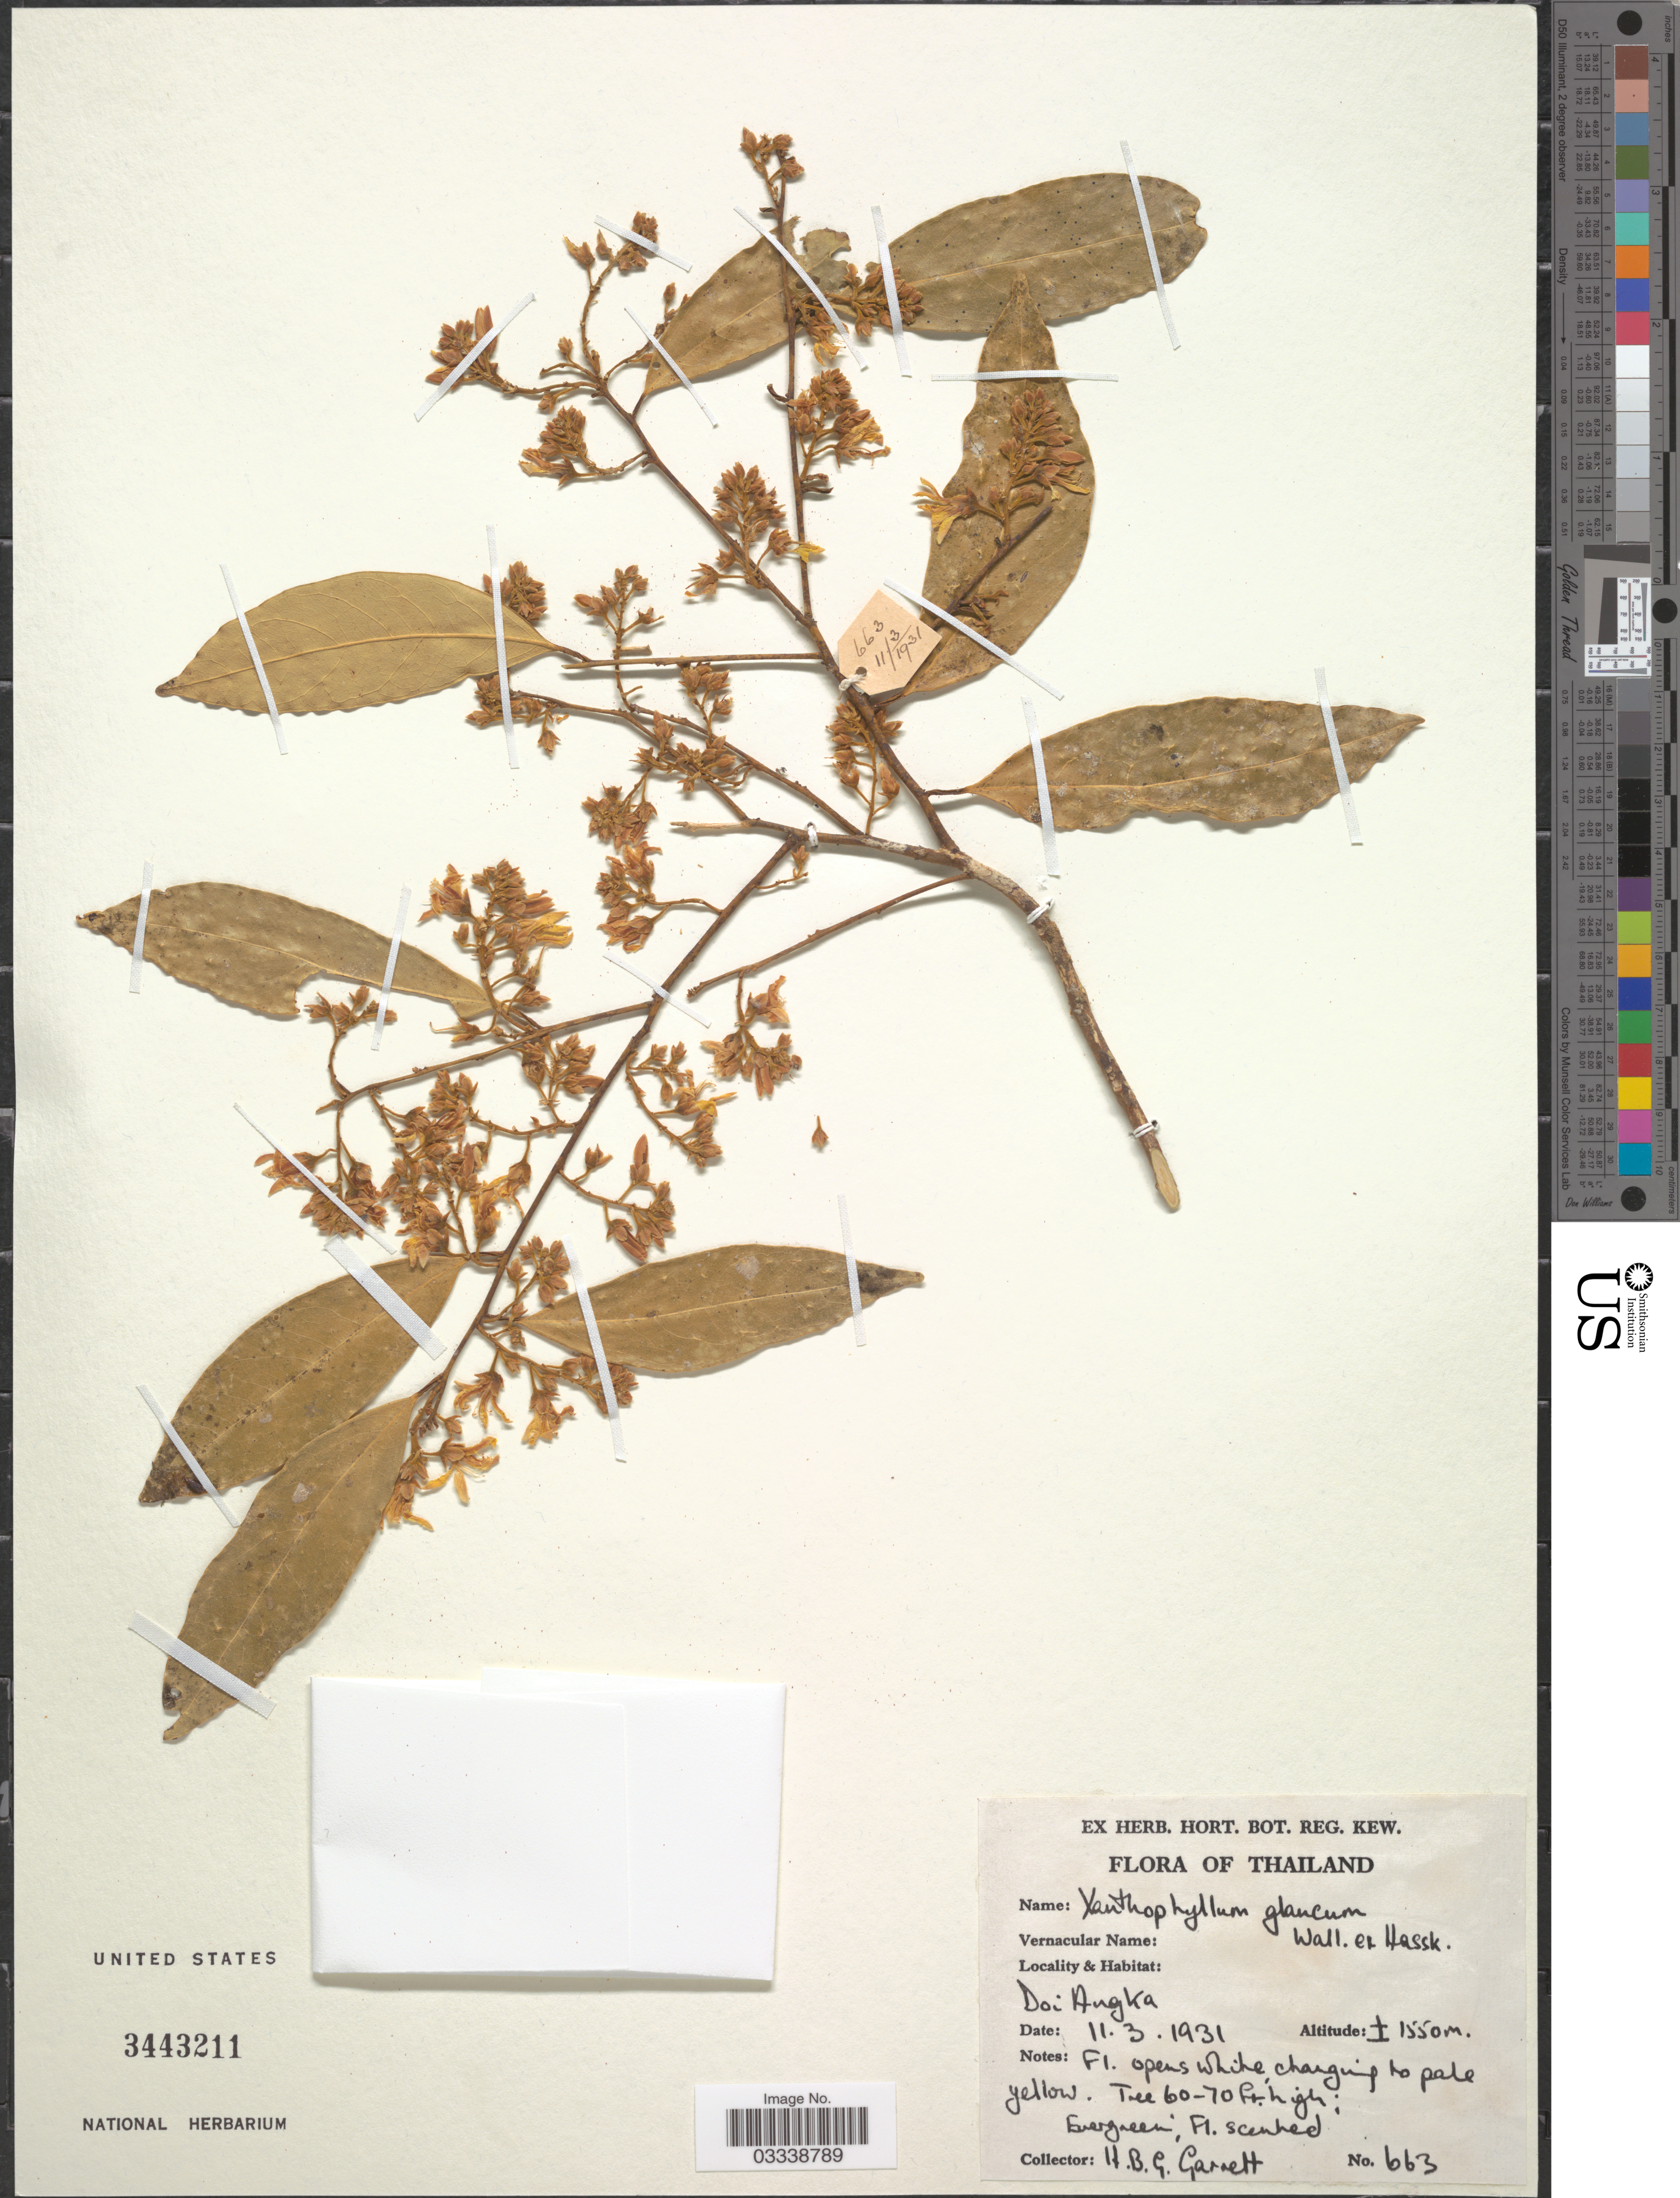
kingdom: Plantae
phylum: Tracheophyta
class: Magnoliopsida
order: Fabales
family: Polygalaceae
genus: Xanthophyllum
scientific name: Xanthophyllum glaucum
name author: Wall. ex Hassk.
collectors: H. Garrett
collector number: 663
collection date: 1931-03-11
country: Thailand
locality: Doi Angka.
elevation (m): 1550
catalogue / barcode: US 3443211